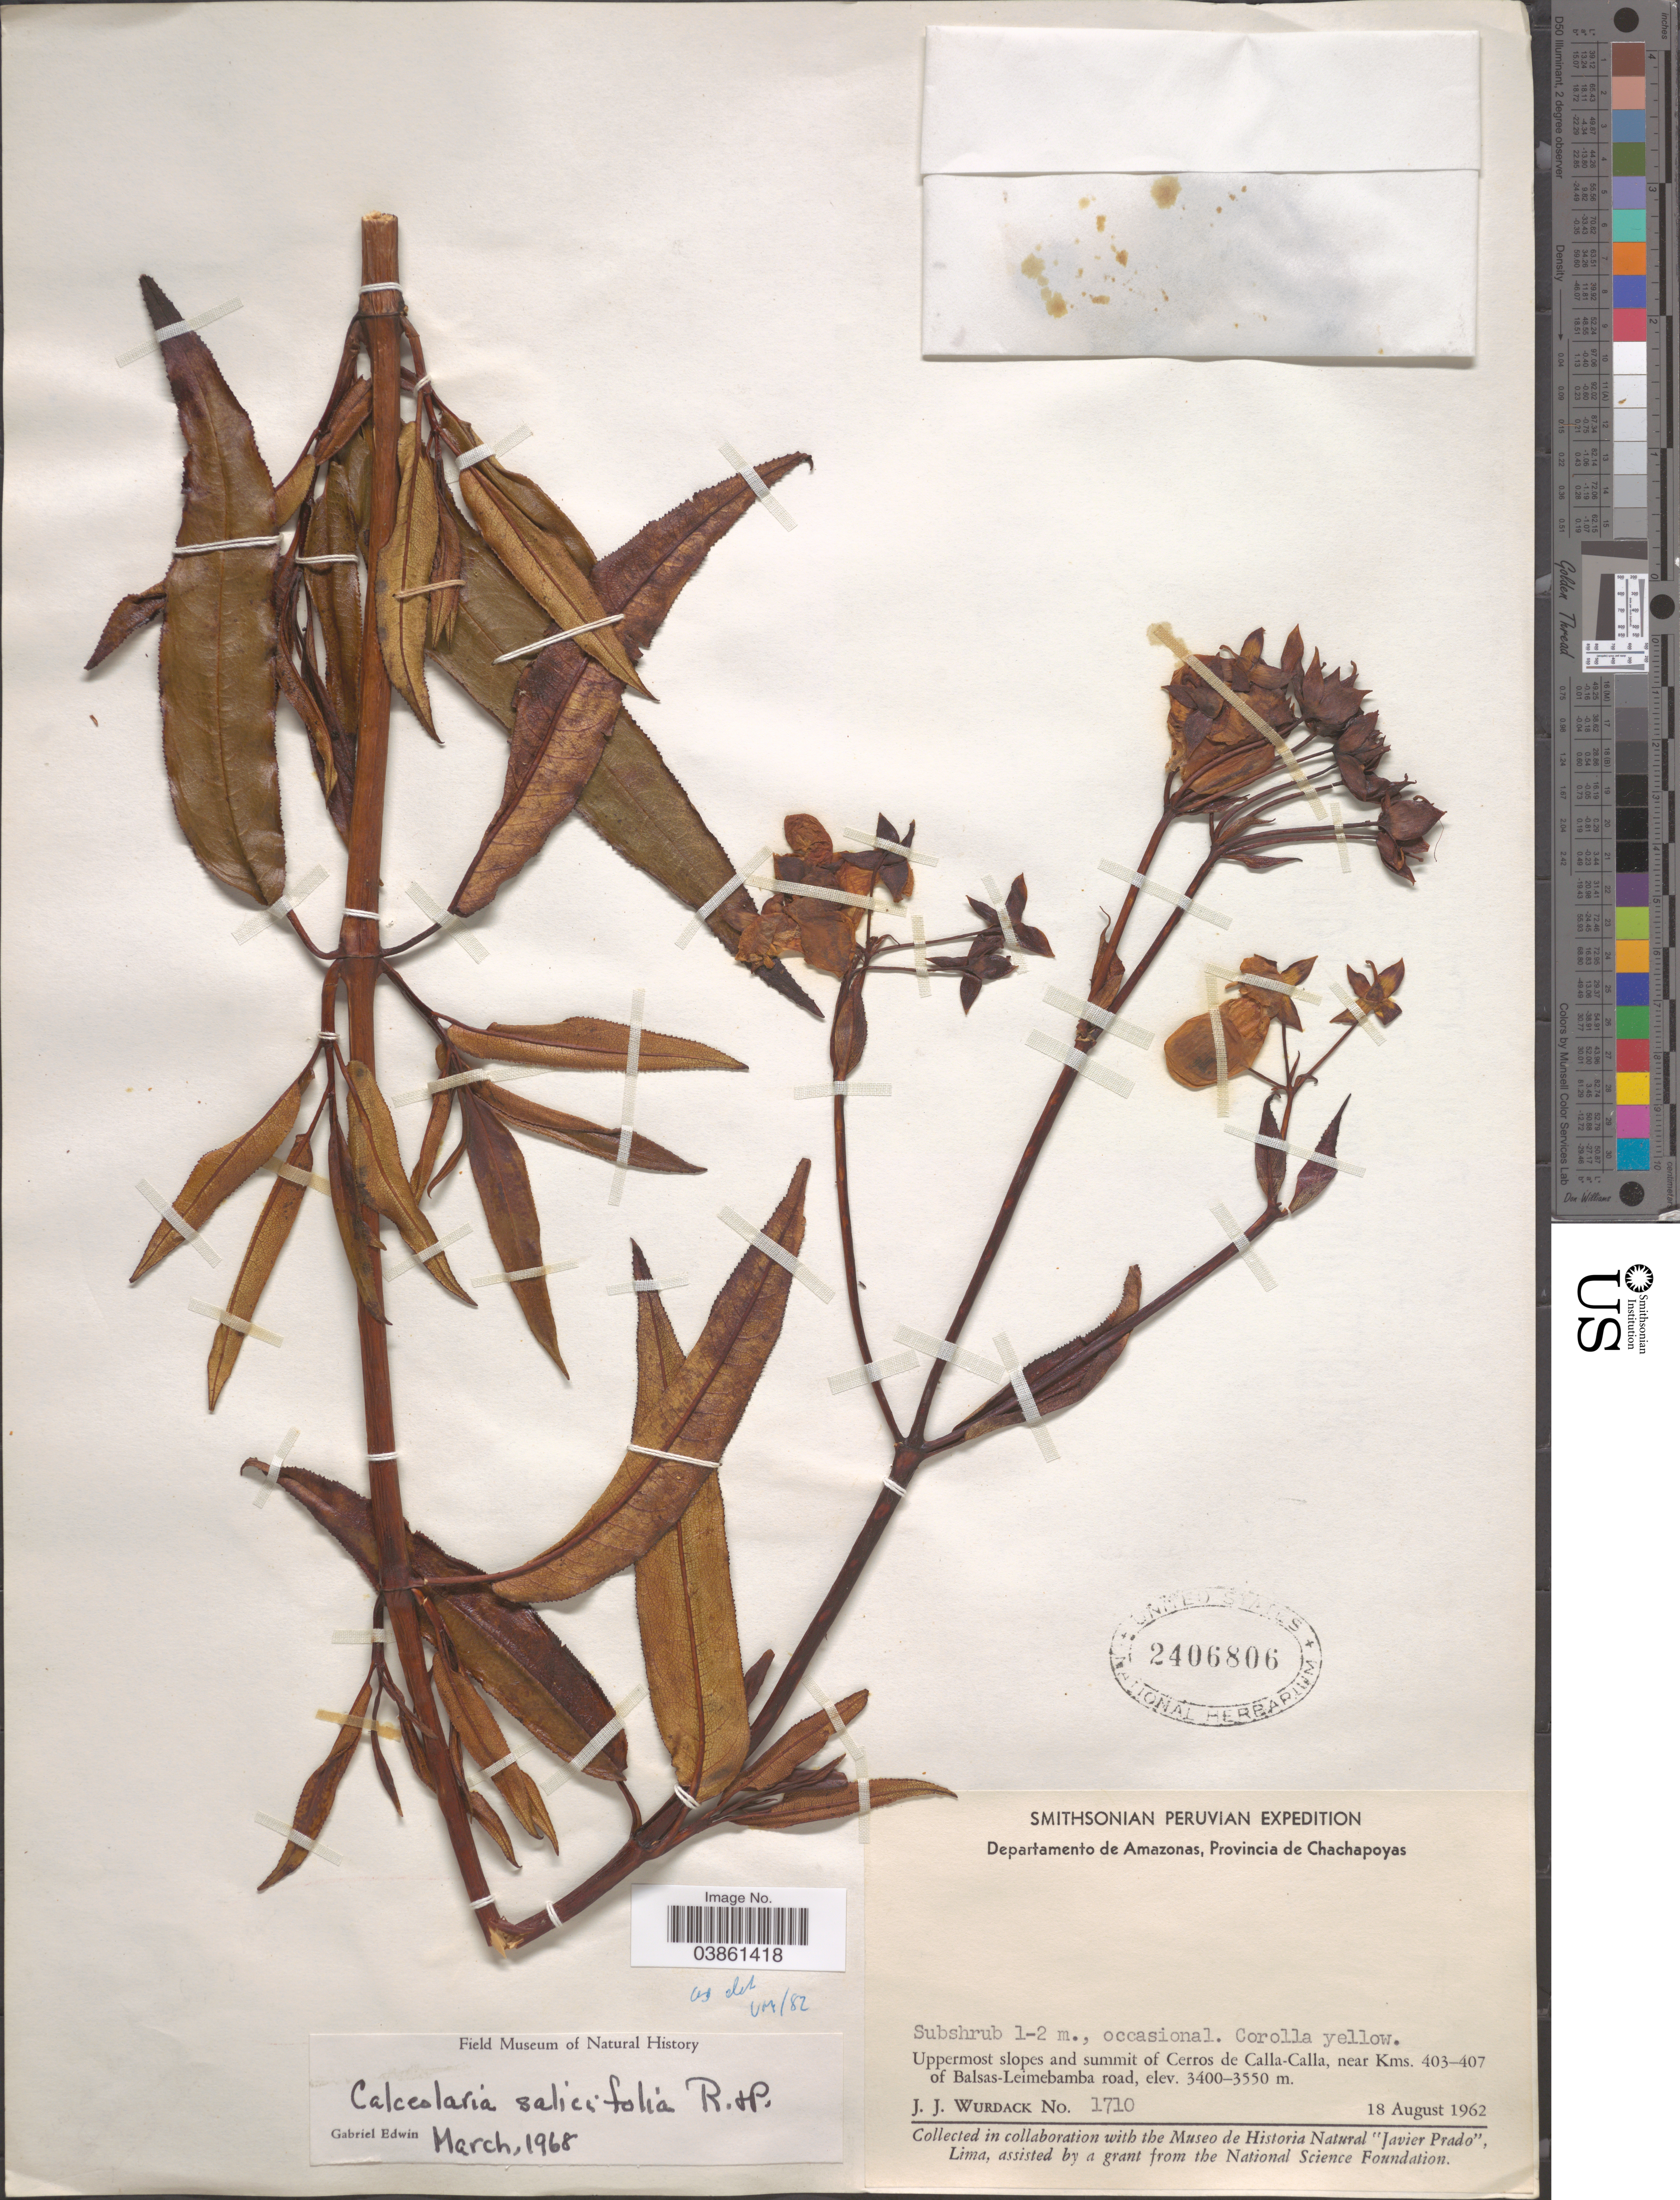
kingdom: Plantae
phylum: Tracheophyta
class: Magnoliopsida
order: Lamiales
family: Calceolariaceae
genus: Calceolaria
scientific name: Calceolaria salicifolia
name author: Ruiz & Pav.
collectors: J. J. Wurdack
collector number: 1710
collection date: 1962-08-18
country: Peru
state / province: Amazonas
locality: Departamento de Amazonas, Provincia de Chachapoyas. Uppermost slopes and summit of Cerros de Calla-Calla, near Kms.403-407 of Balsas-Leimebamba road.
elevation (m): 3400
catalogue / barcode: US 2406806